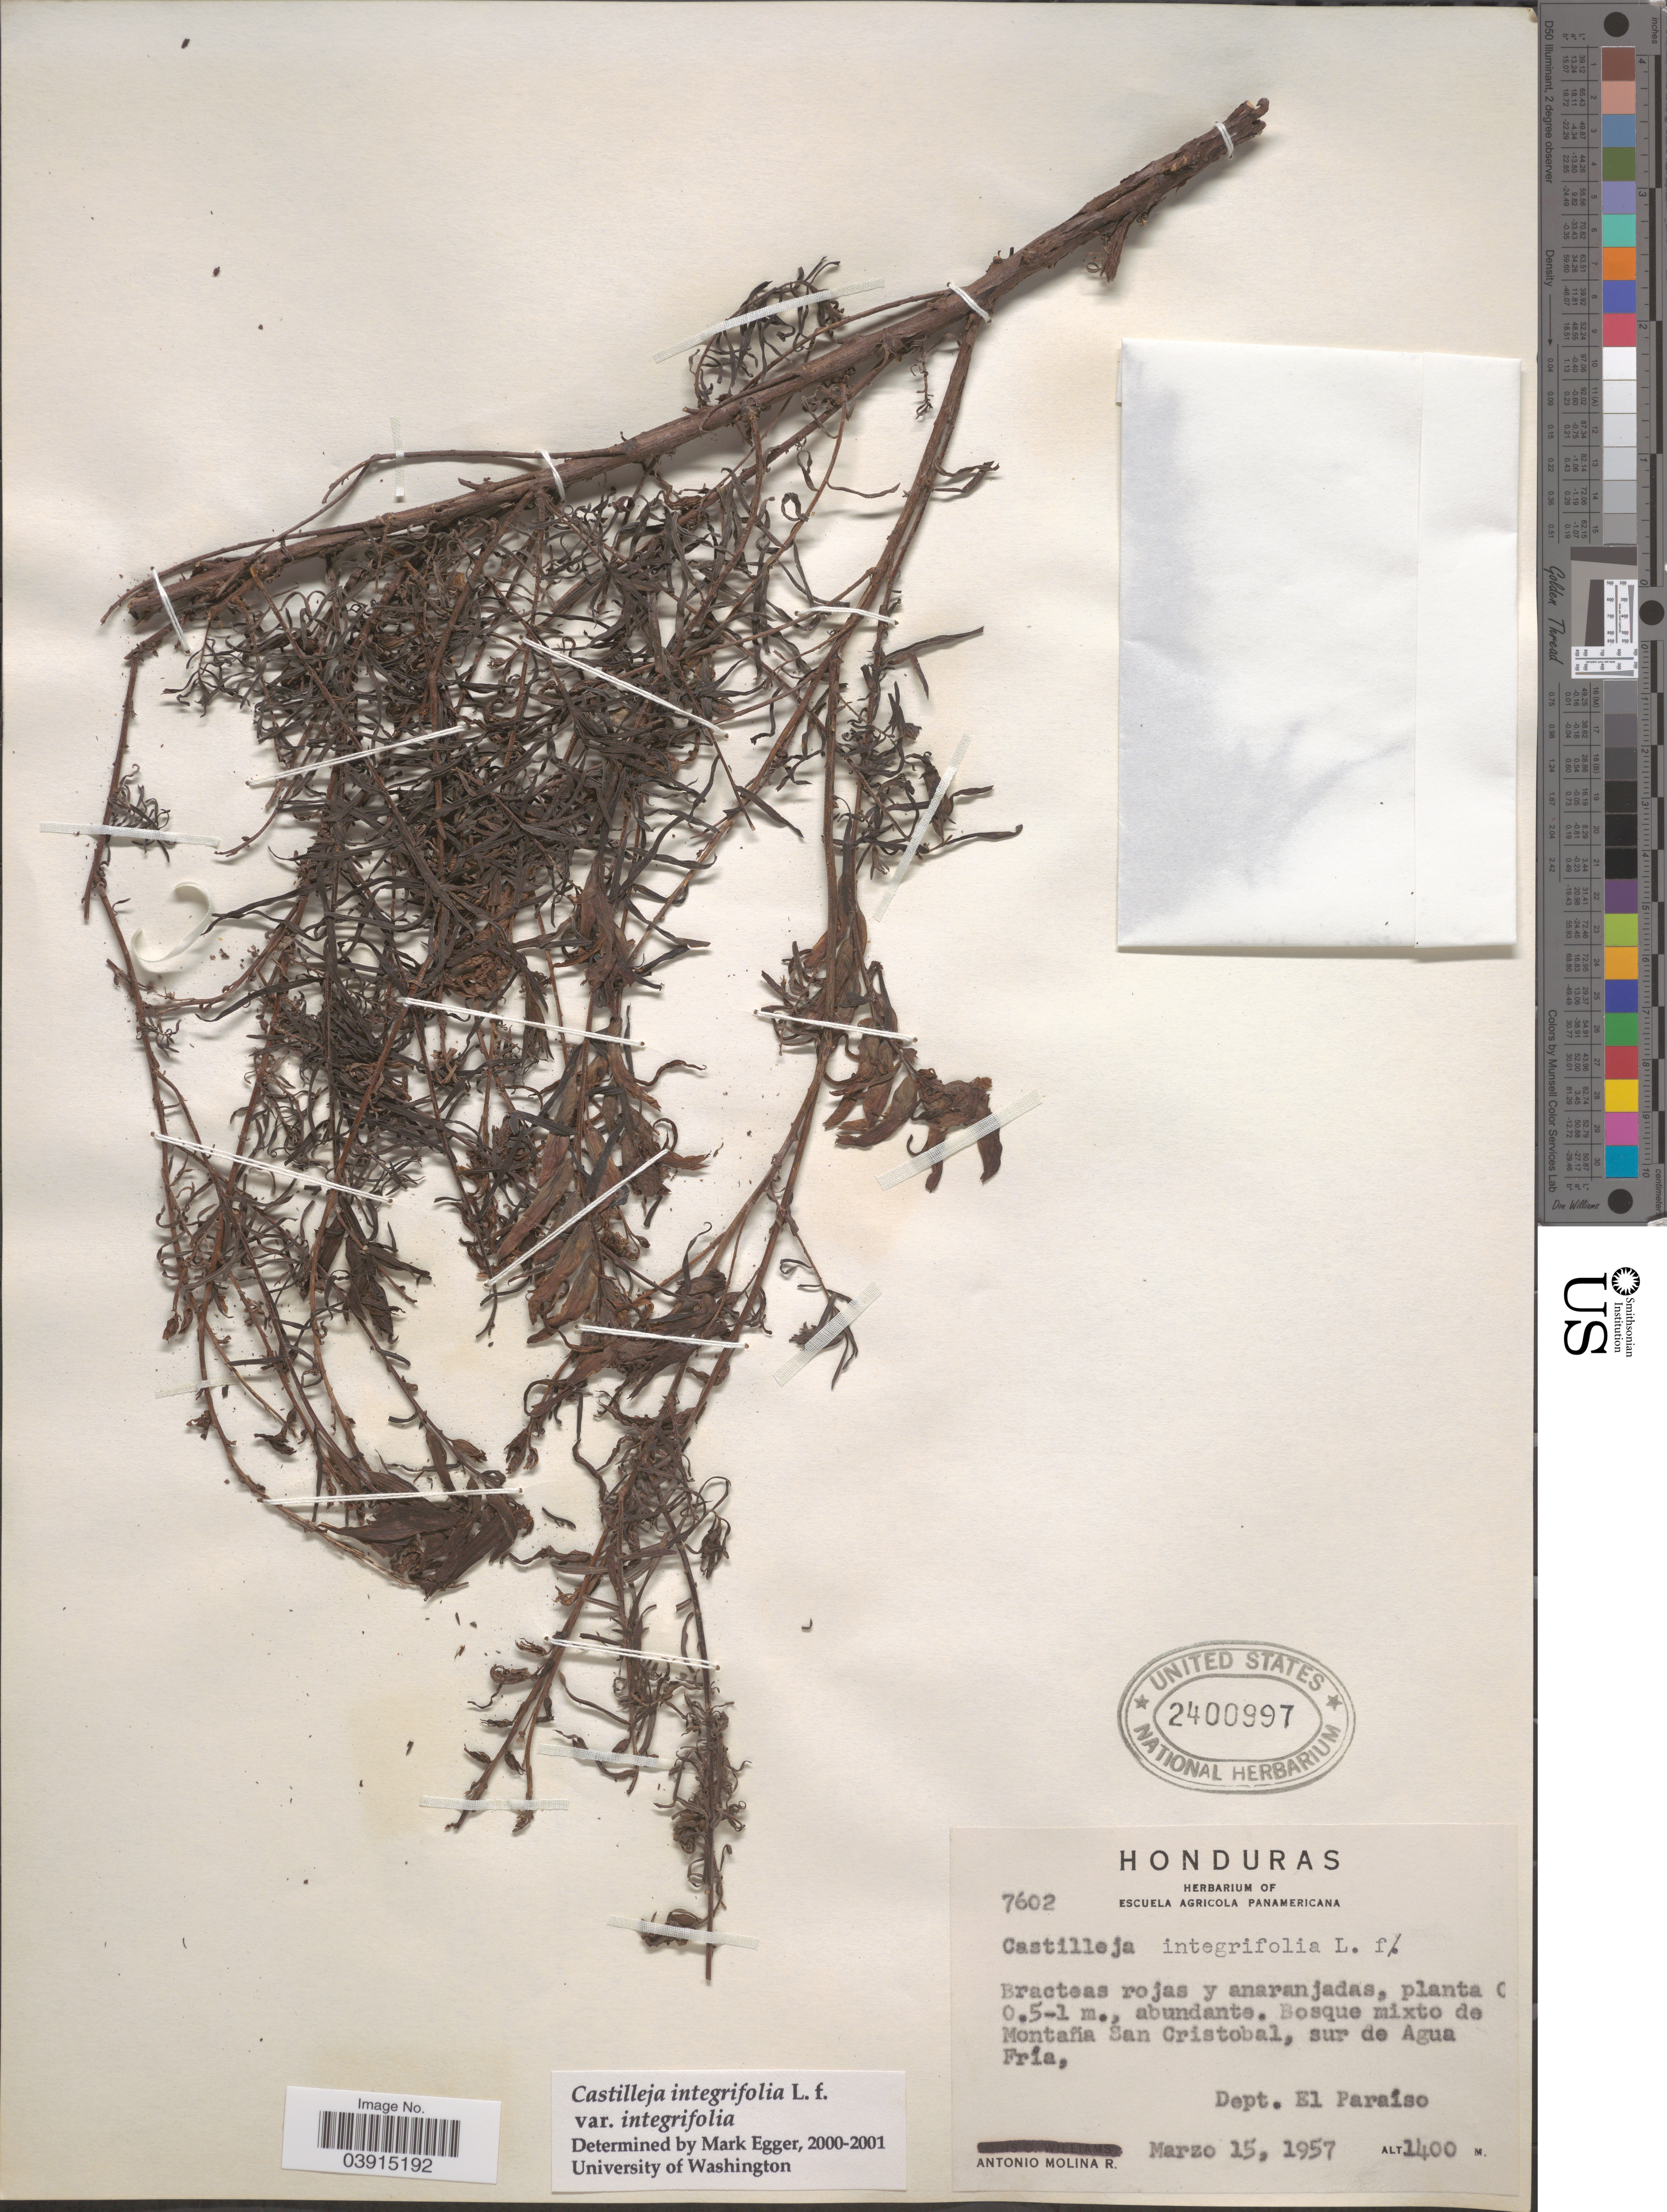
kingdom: Plantae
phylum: Tracheophyta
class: Magnoliopsida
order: Lamiales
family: Orobanchaceae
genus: Castilleja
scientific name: Castilleja integrifolia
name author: L. f.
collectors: A. Molina R.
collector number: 7602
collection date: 1957-03-15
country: Honduras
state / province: El Paraiso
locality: Bosque mixto de Montaña San Cristobal, sur de Agua Fría, Dept. El Paraíso.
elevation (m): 1400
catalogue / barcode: US 2400997